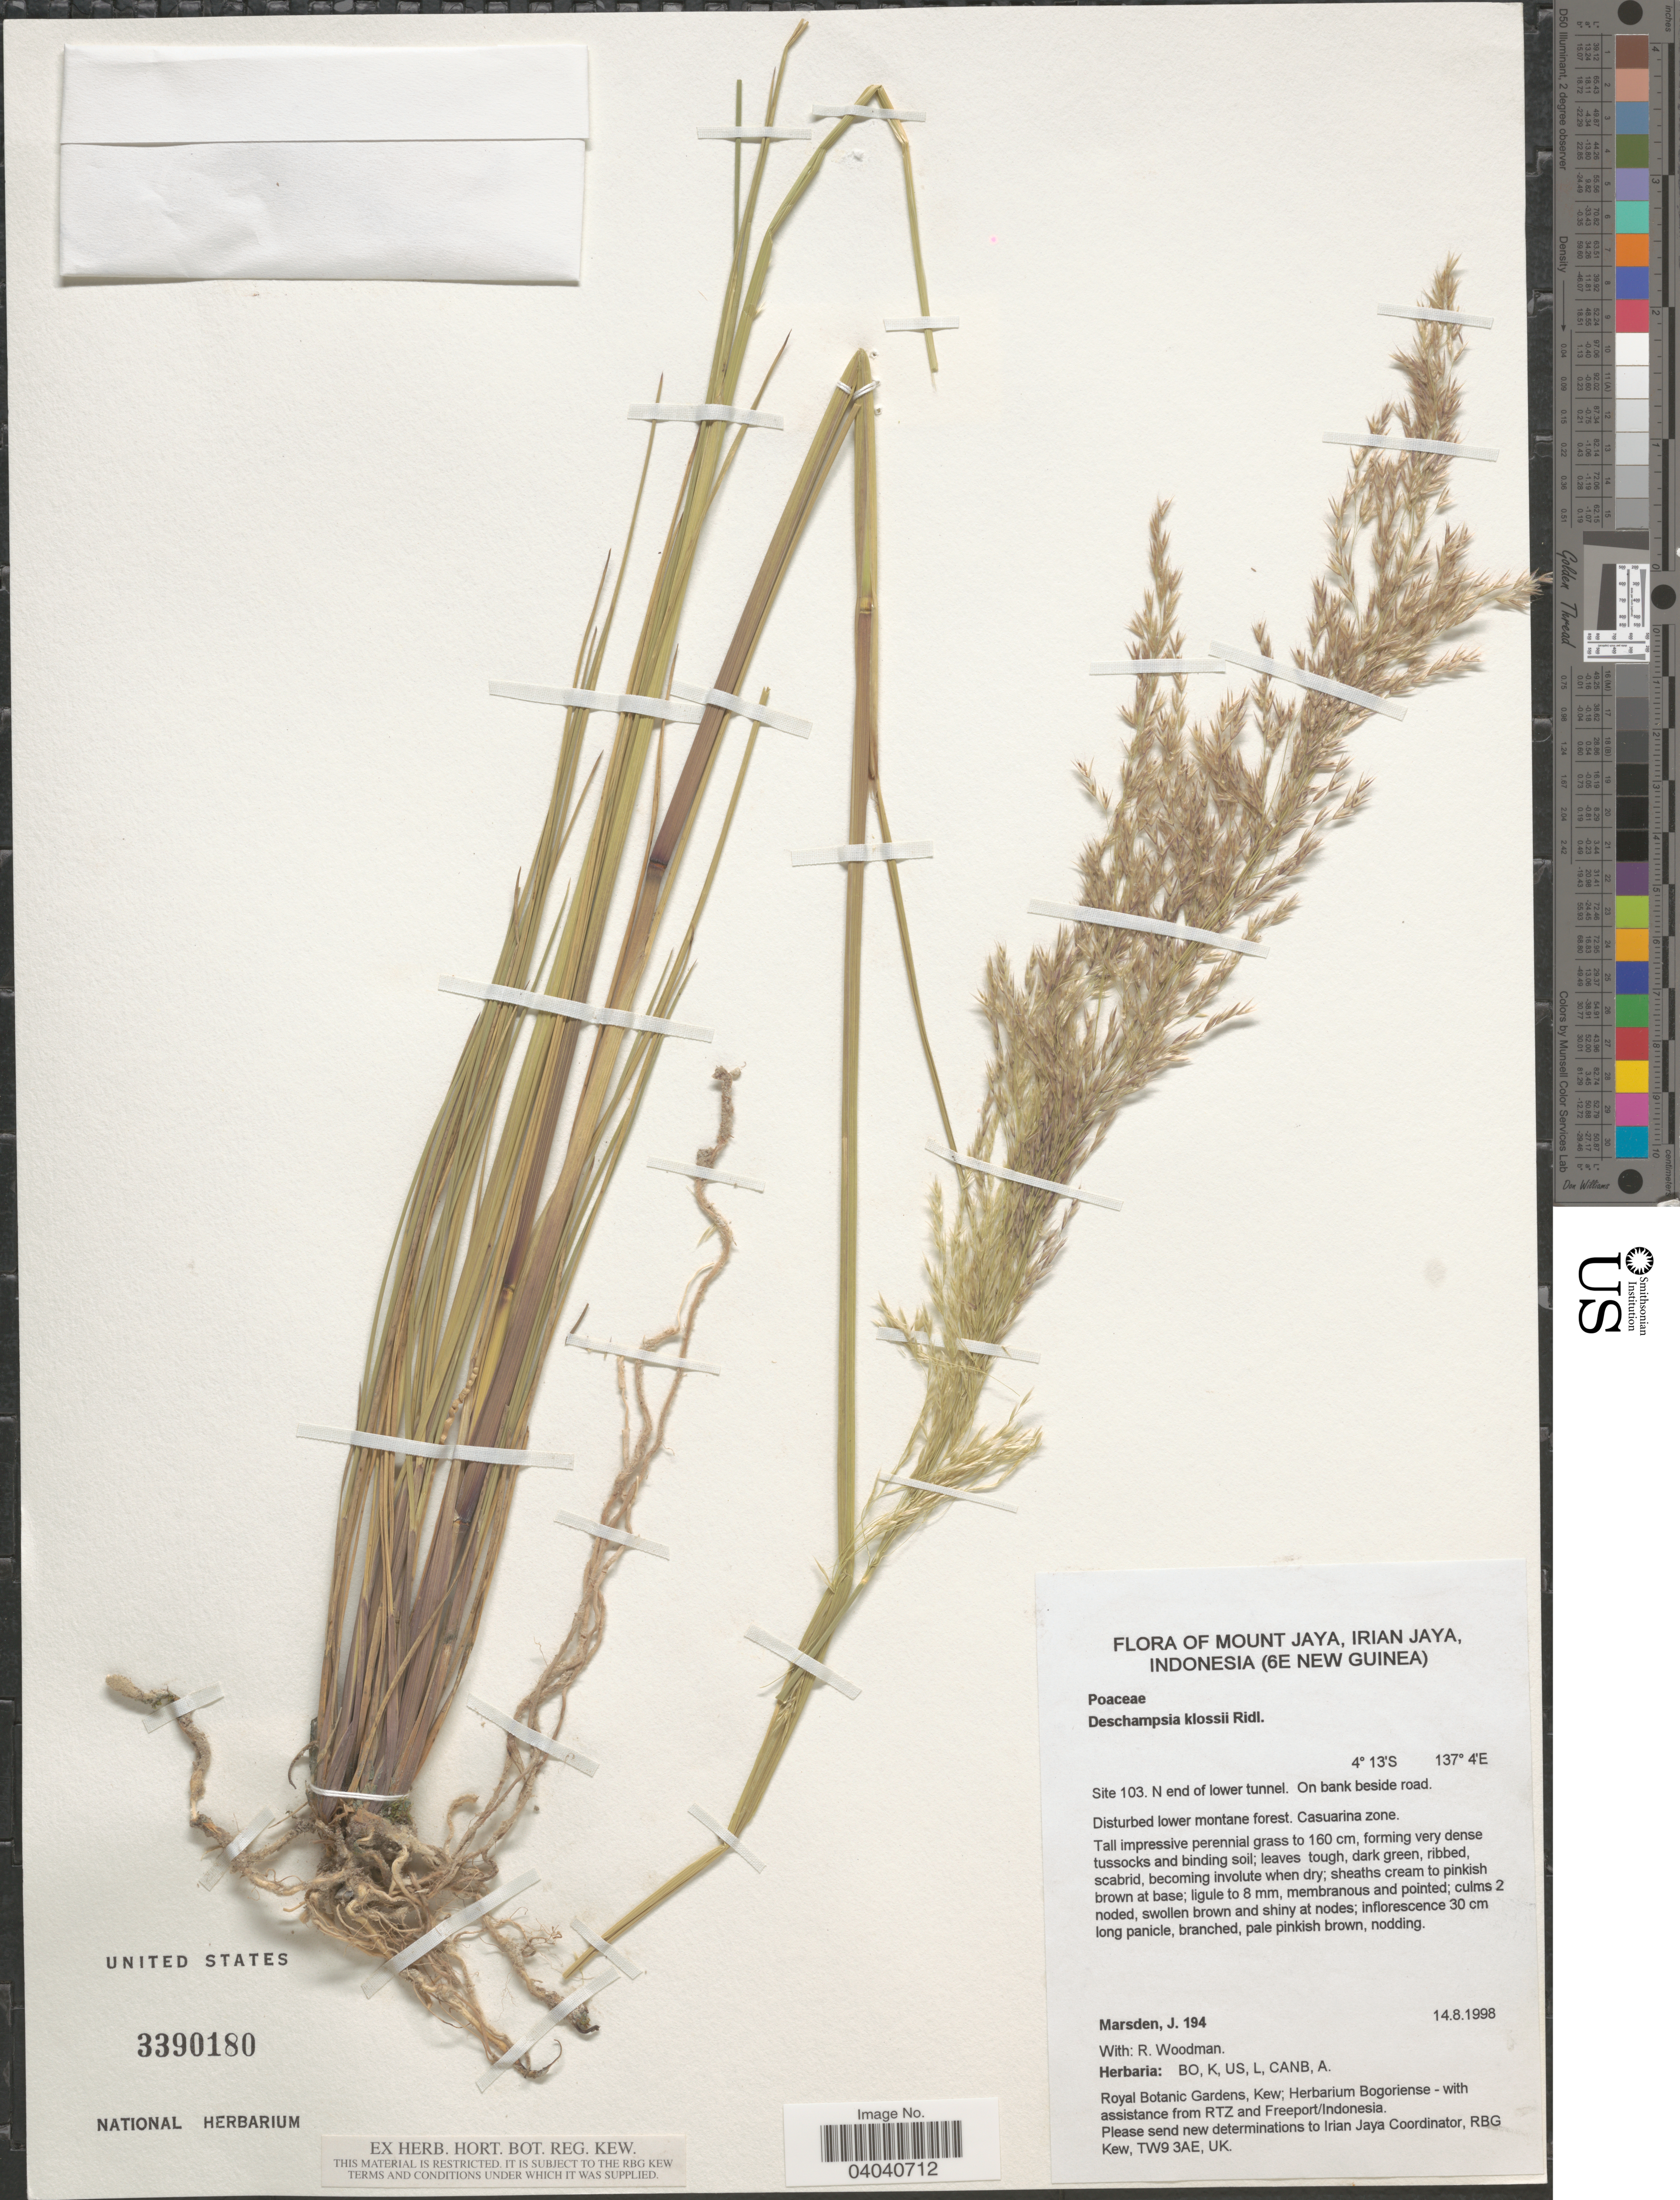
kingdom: Plantae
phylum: Tracheophyta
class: Liliopsida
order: Poales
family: Poaceae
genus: Deschampsia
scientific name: Deschampsia klossii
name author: Ridl.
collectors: J. Marsden & R. Woodman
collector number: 194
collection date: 1998-08-14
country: Indonesia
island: New Guinea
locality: Mount Jaya, Irian Jaya, Indonesia (6e New Guinea). Site 103. n end of lower tunnel. On bank beside road. Disturbed lower montane forest. Casuarina zone.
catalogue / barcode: US 3390180